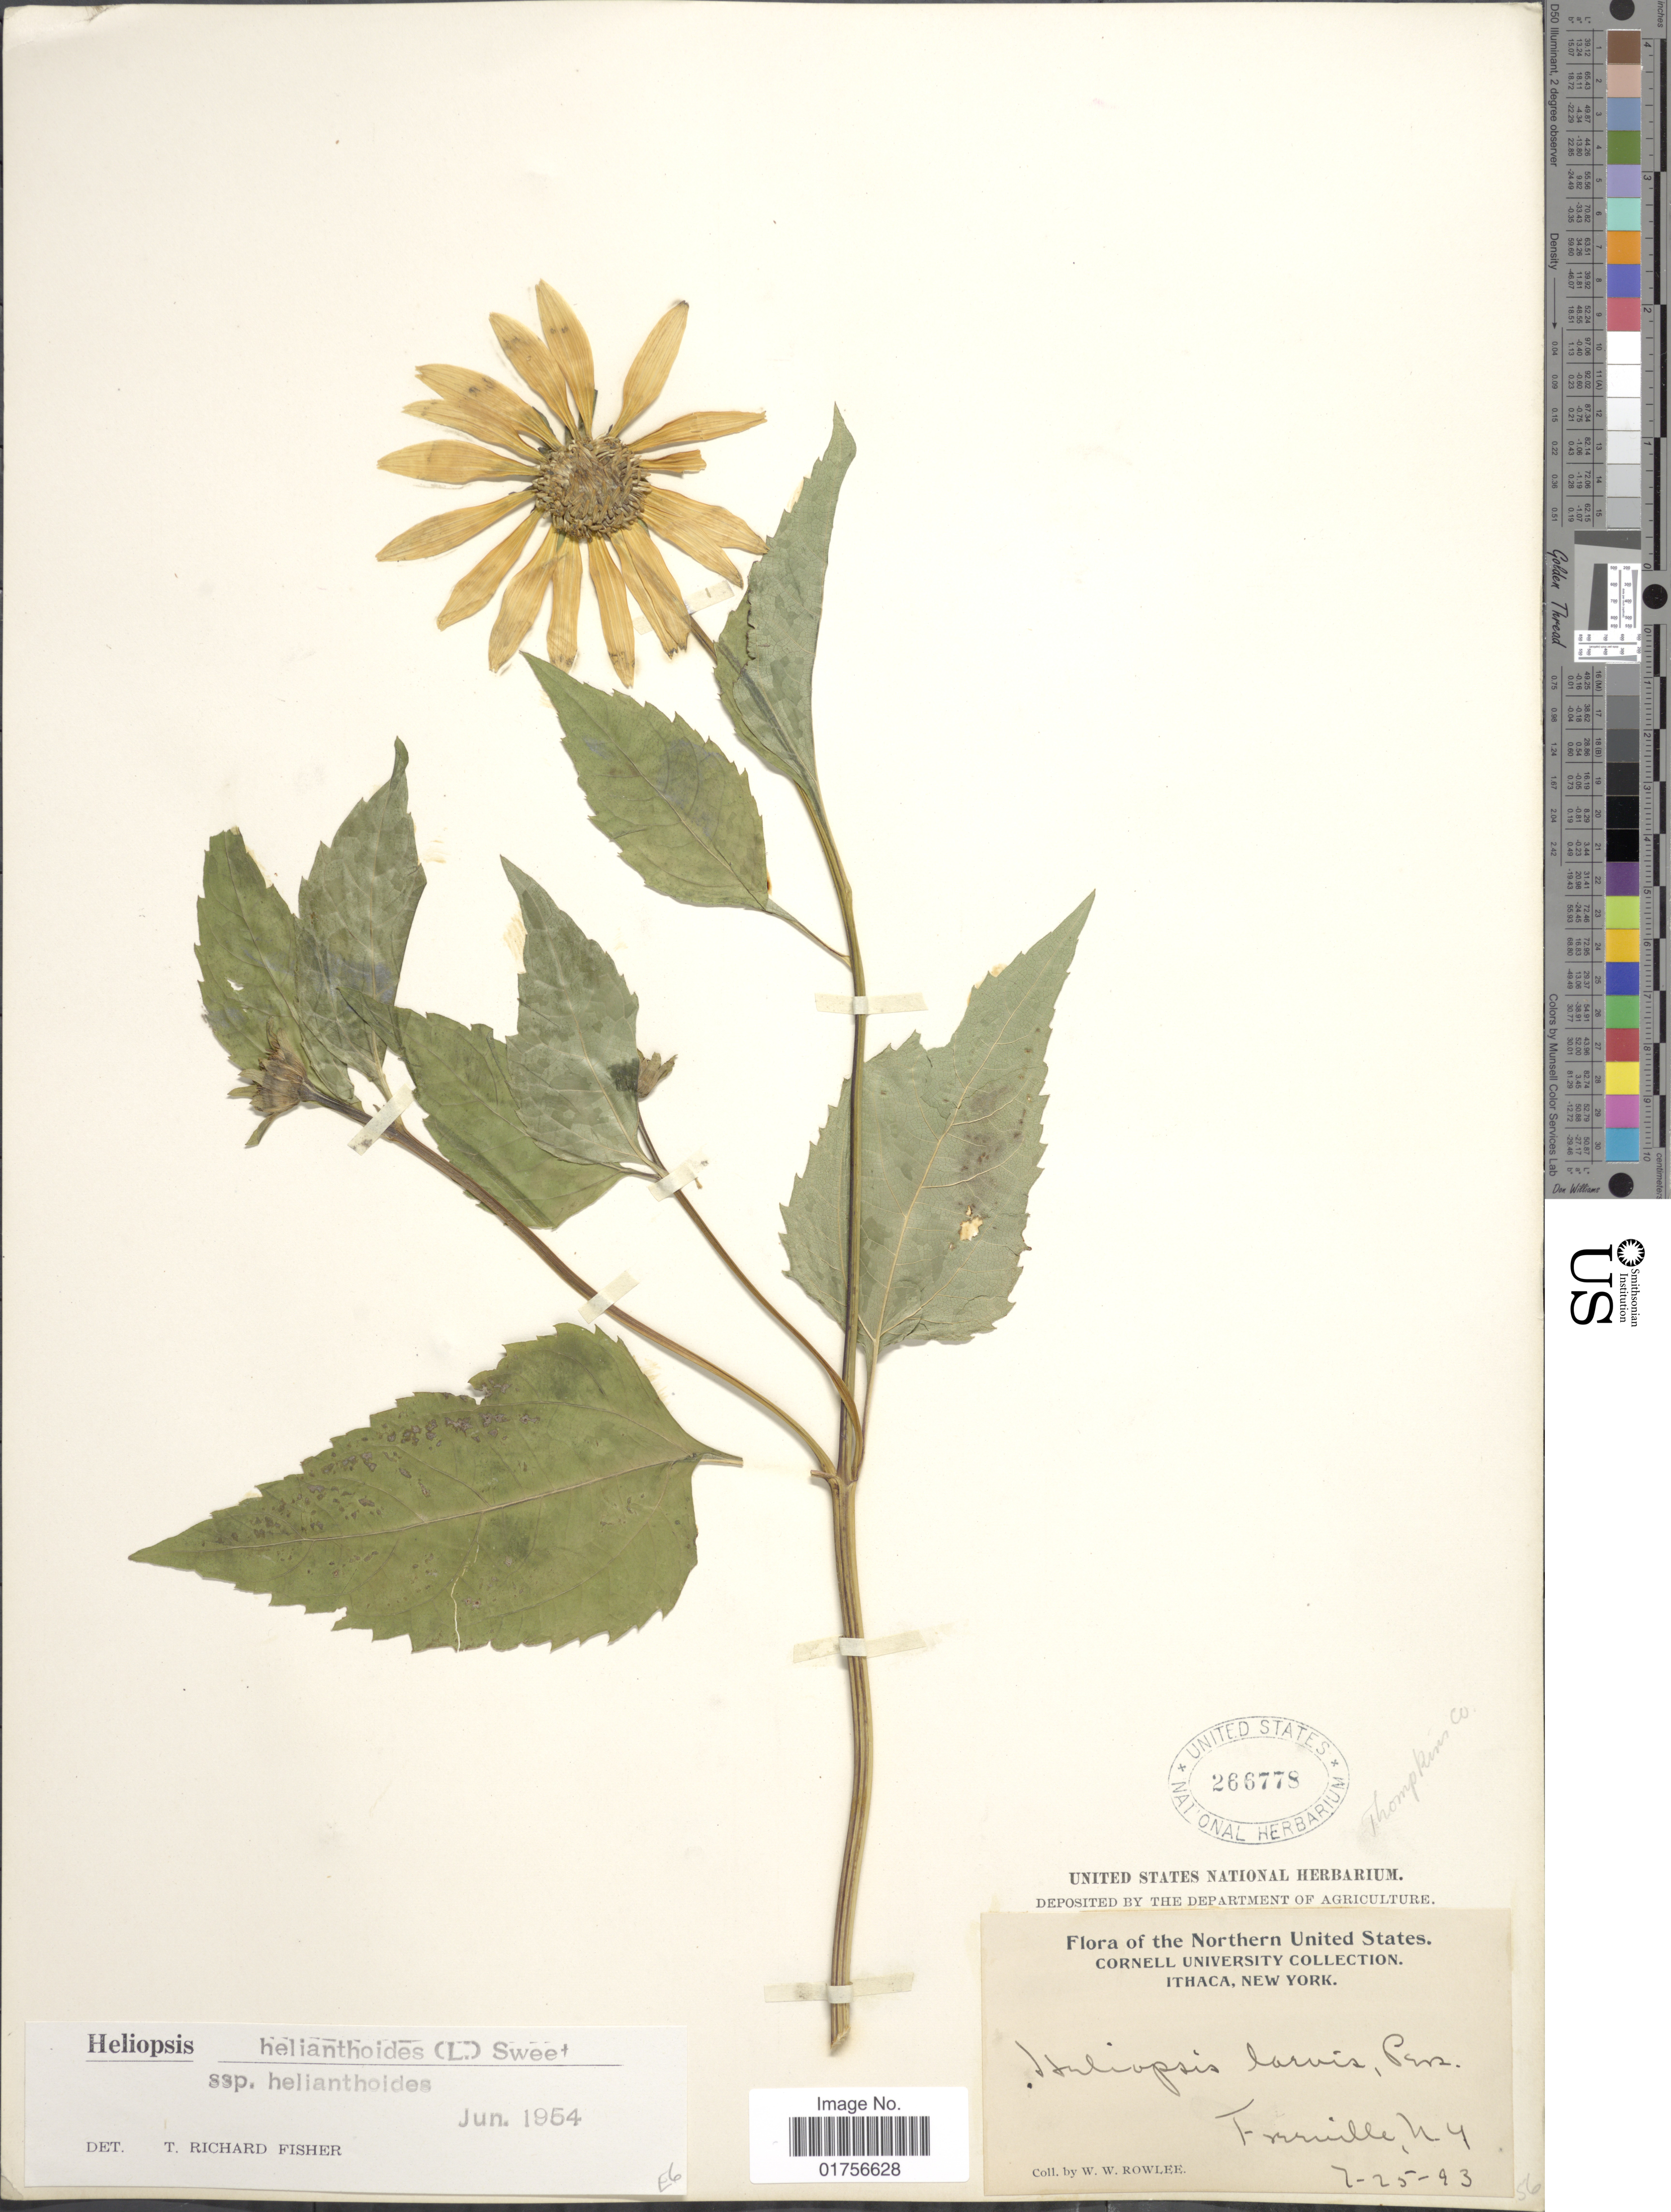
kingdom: Plantae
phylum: Tracheophyta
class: Magnoliopsida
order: Asterales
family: Asteraceae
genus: Heliopsis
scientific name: Heliopsis helianthoides subsp. helianthoides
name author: (L.) Sweet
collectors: W. W. Rowlee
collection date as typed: Transcribed d/m/y: 25/2/93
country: United States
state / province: New York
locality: The Northern United States, Fernville, N.Y., Ithaca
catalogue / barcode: US 266778